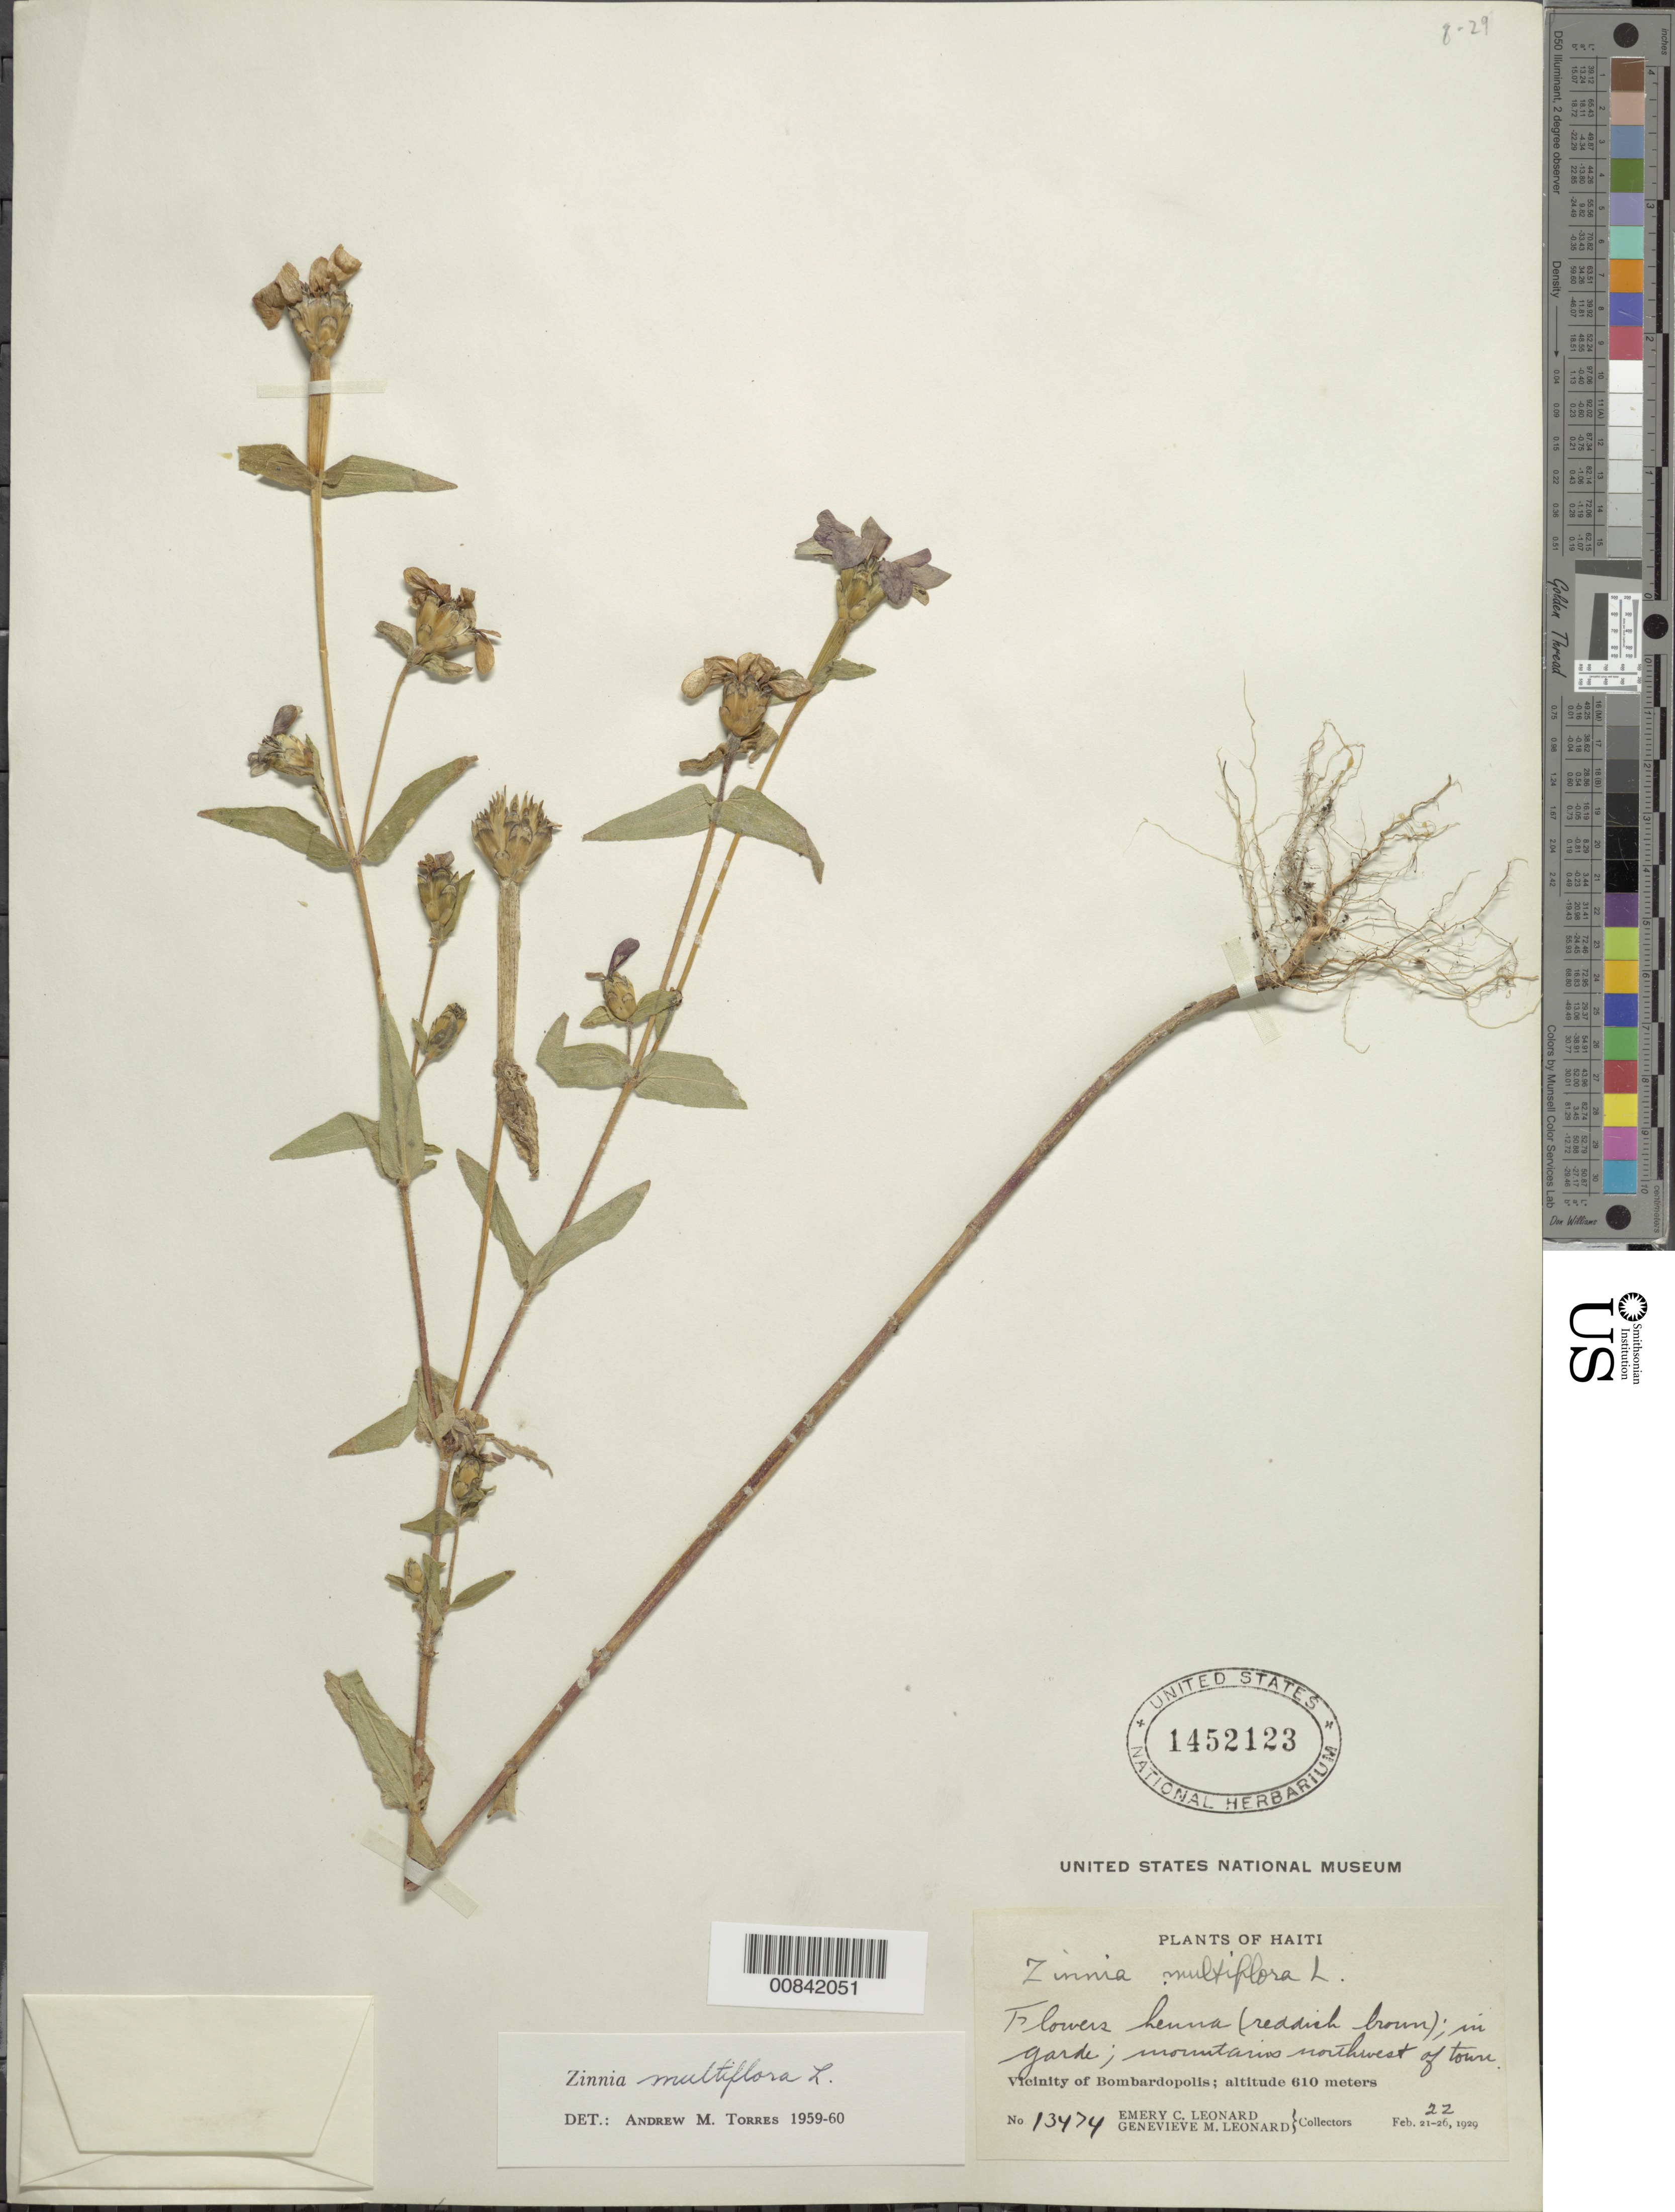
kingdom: Plantae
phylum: Tracheophyta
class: Magnoliopsida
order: Asterales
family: Asteraceae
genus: Zinnia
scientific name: Zinnia peruviana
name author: (L.) L.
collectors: E. C. Leonard & G. M. Leonard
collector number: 13474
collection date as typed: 22 Feb 1929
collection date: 1929-02-22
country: Haiti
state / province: Nord-Ouest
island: Hispaniola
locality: Vicinity of Bombardopolis, mountains NW of town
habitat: In garden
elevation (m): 610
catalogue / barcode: US 1452123